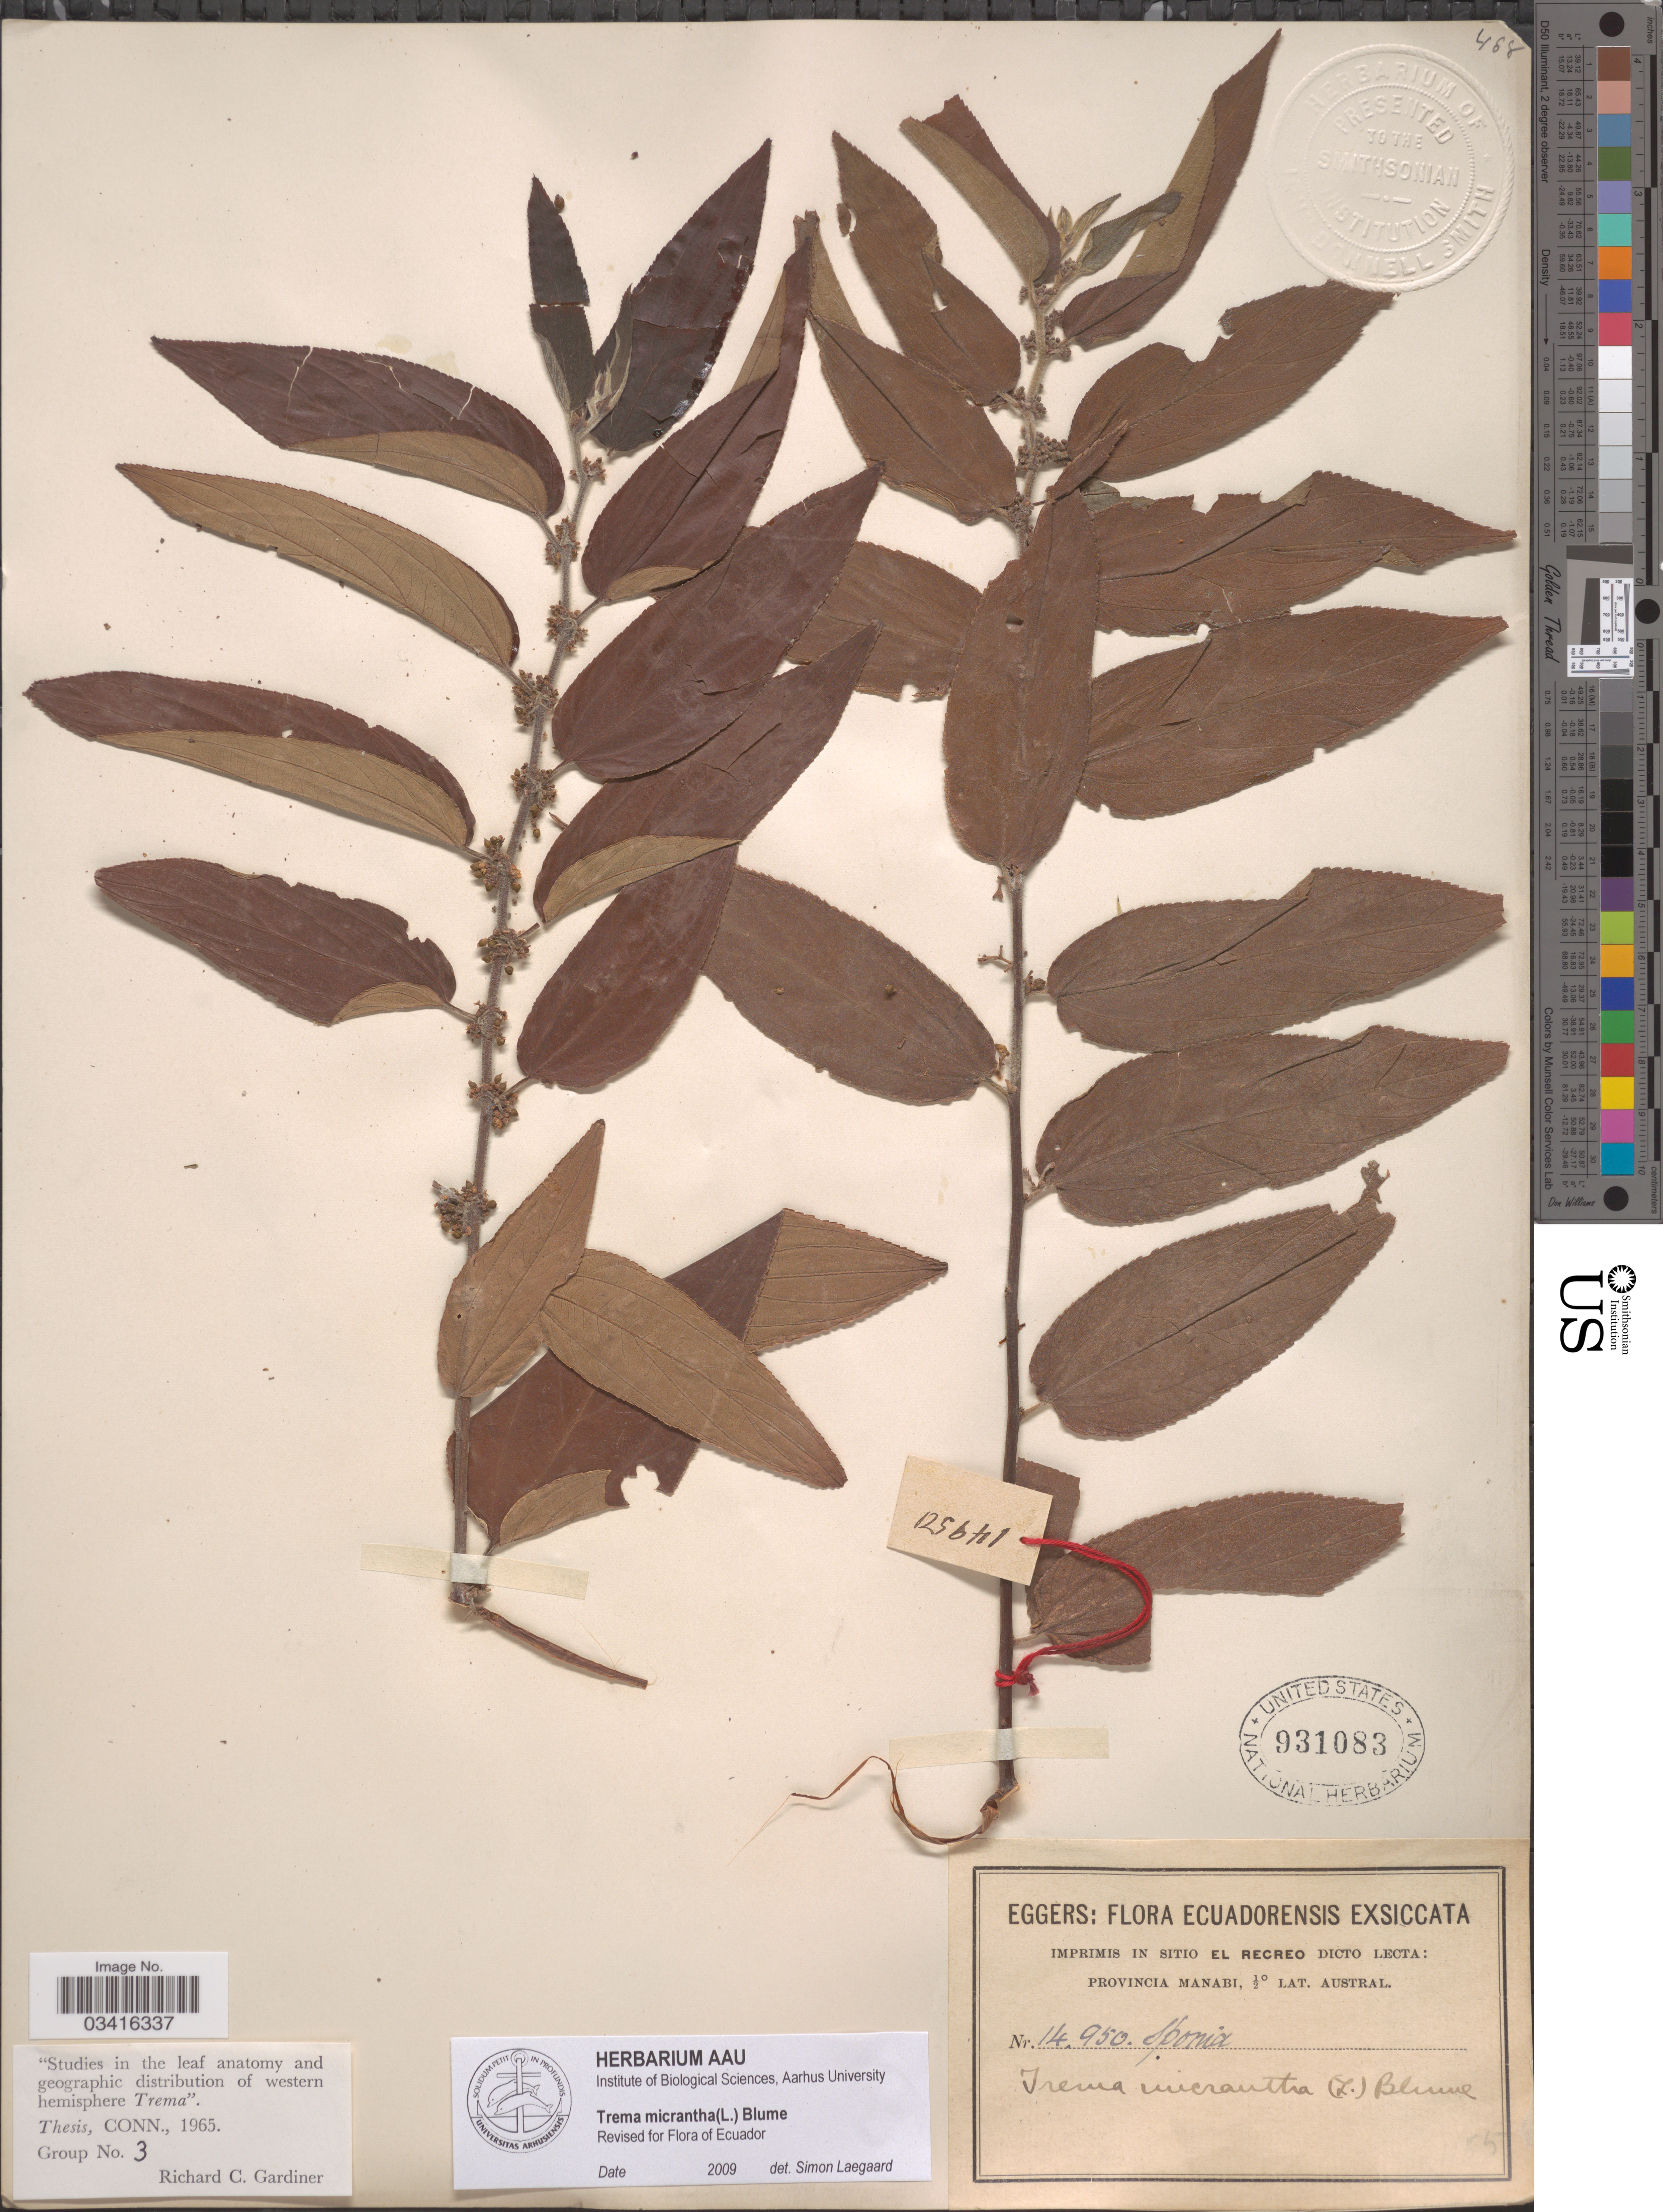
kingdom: Plantae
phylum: Tracheophyta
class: Magnoliopsida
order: Rosales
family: Cannabaceae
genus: Trema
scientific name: Trema micranthum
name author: (L.) Blume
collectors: -. Eggers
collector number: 14950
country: Ecuador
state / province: Manabí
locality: Imprimis in sitio El Recreo dicto lecta: Provincia Manabi.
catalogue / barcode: US 931083